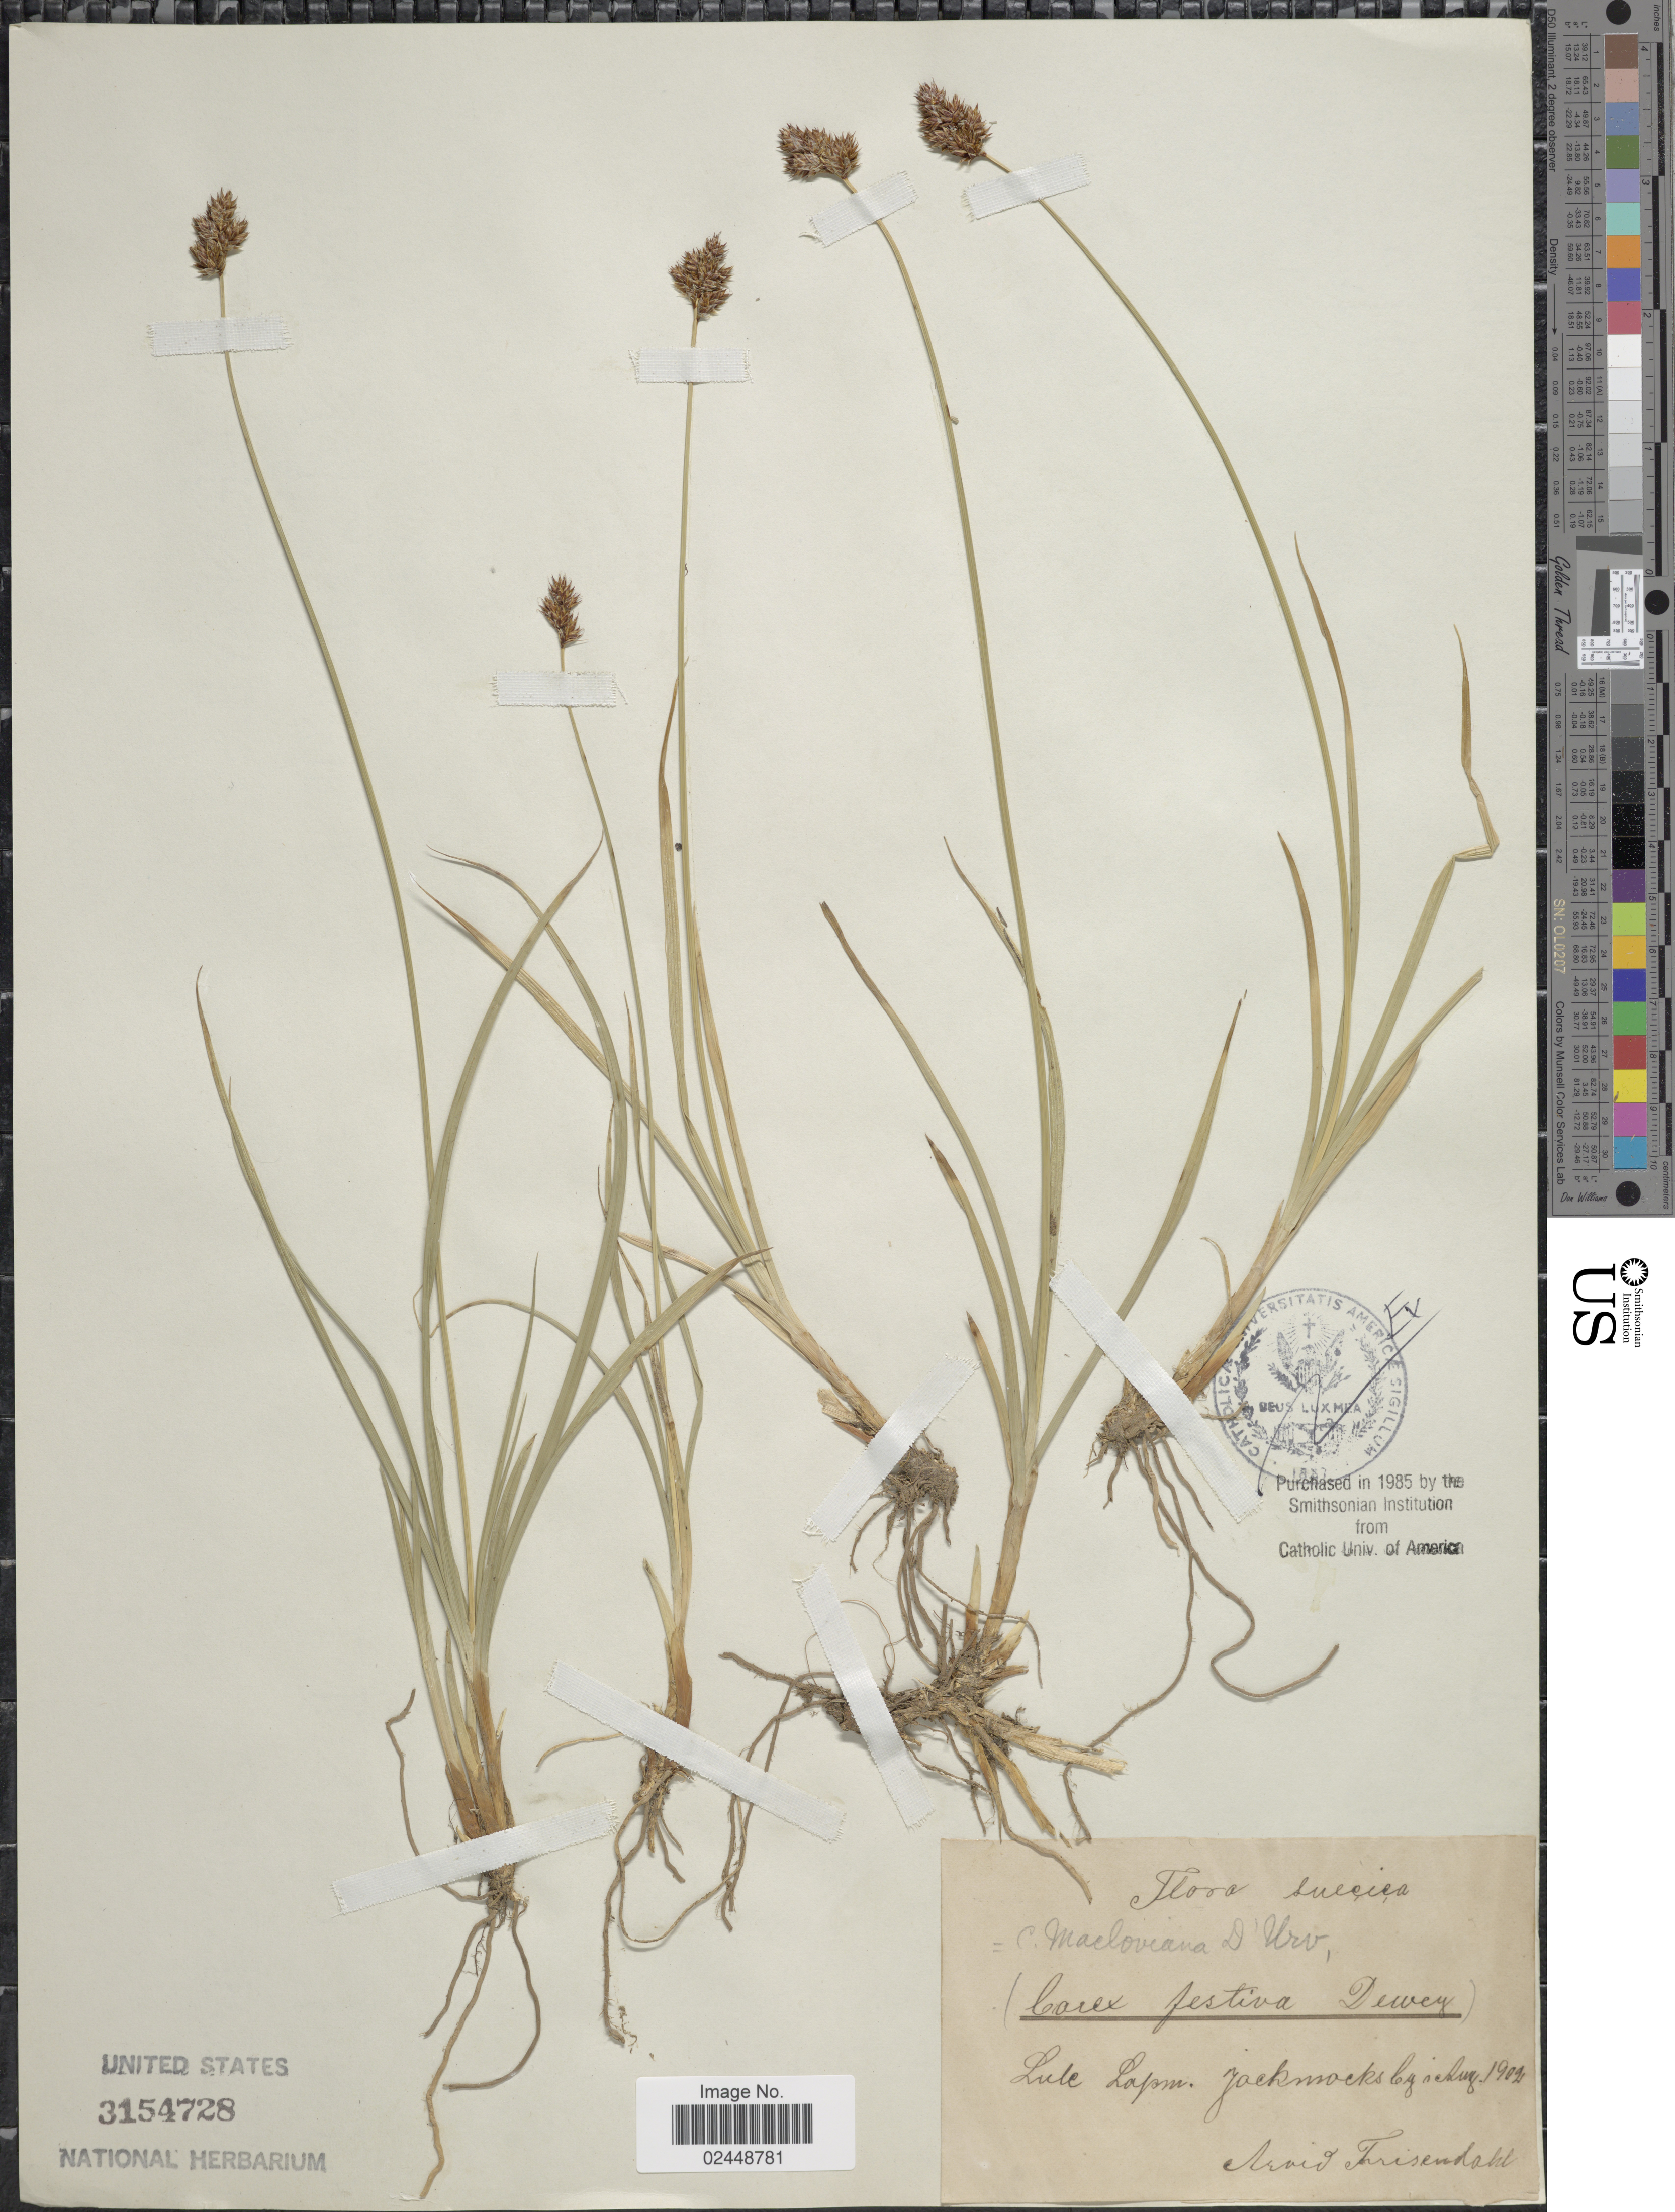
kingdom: Plantae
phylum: Tracheophyta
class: Liliopsida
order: Poales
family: Cyperaceae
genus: Carex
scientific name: Carex macloviana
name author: d'Urv.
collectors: A. Frisendahl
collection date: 1802-08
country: Sweden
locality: Suecica, Lule Lapm. Jockmocks [= Jokkmokk] by.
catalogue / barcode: US 3154728